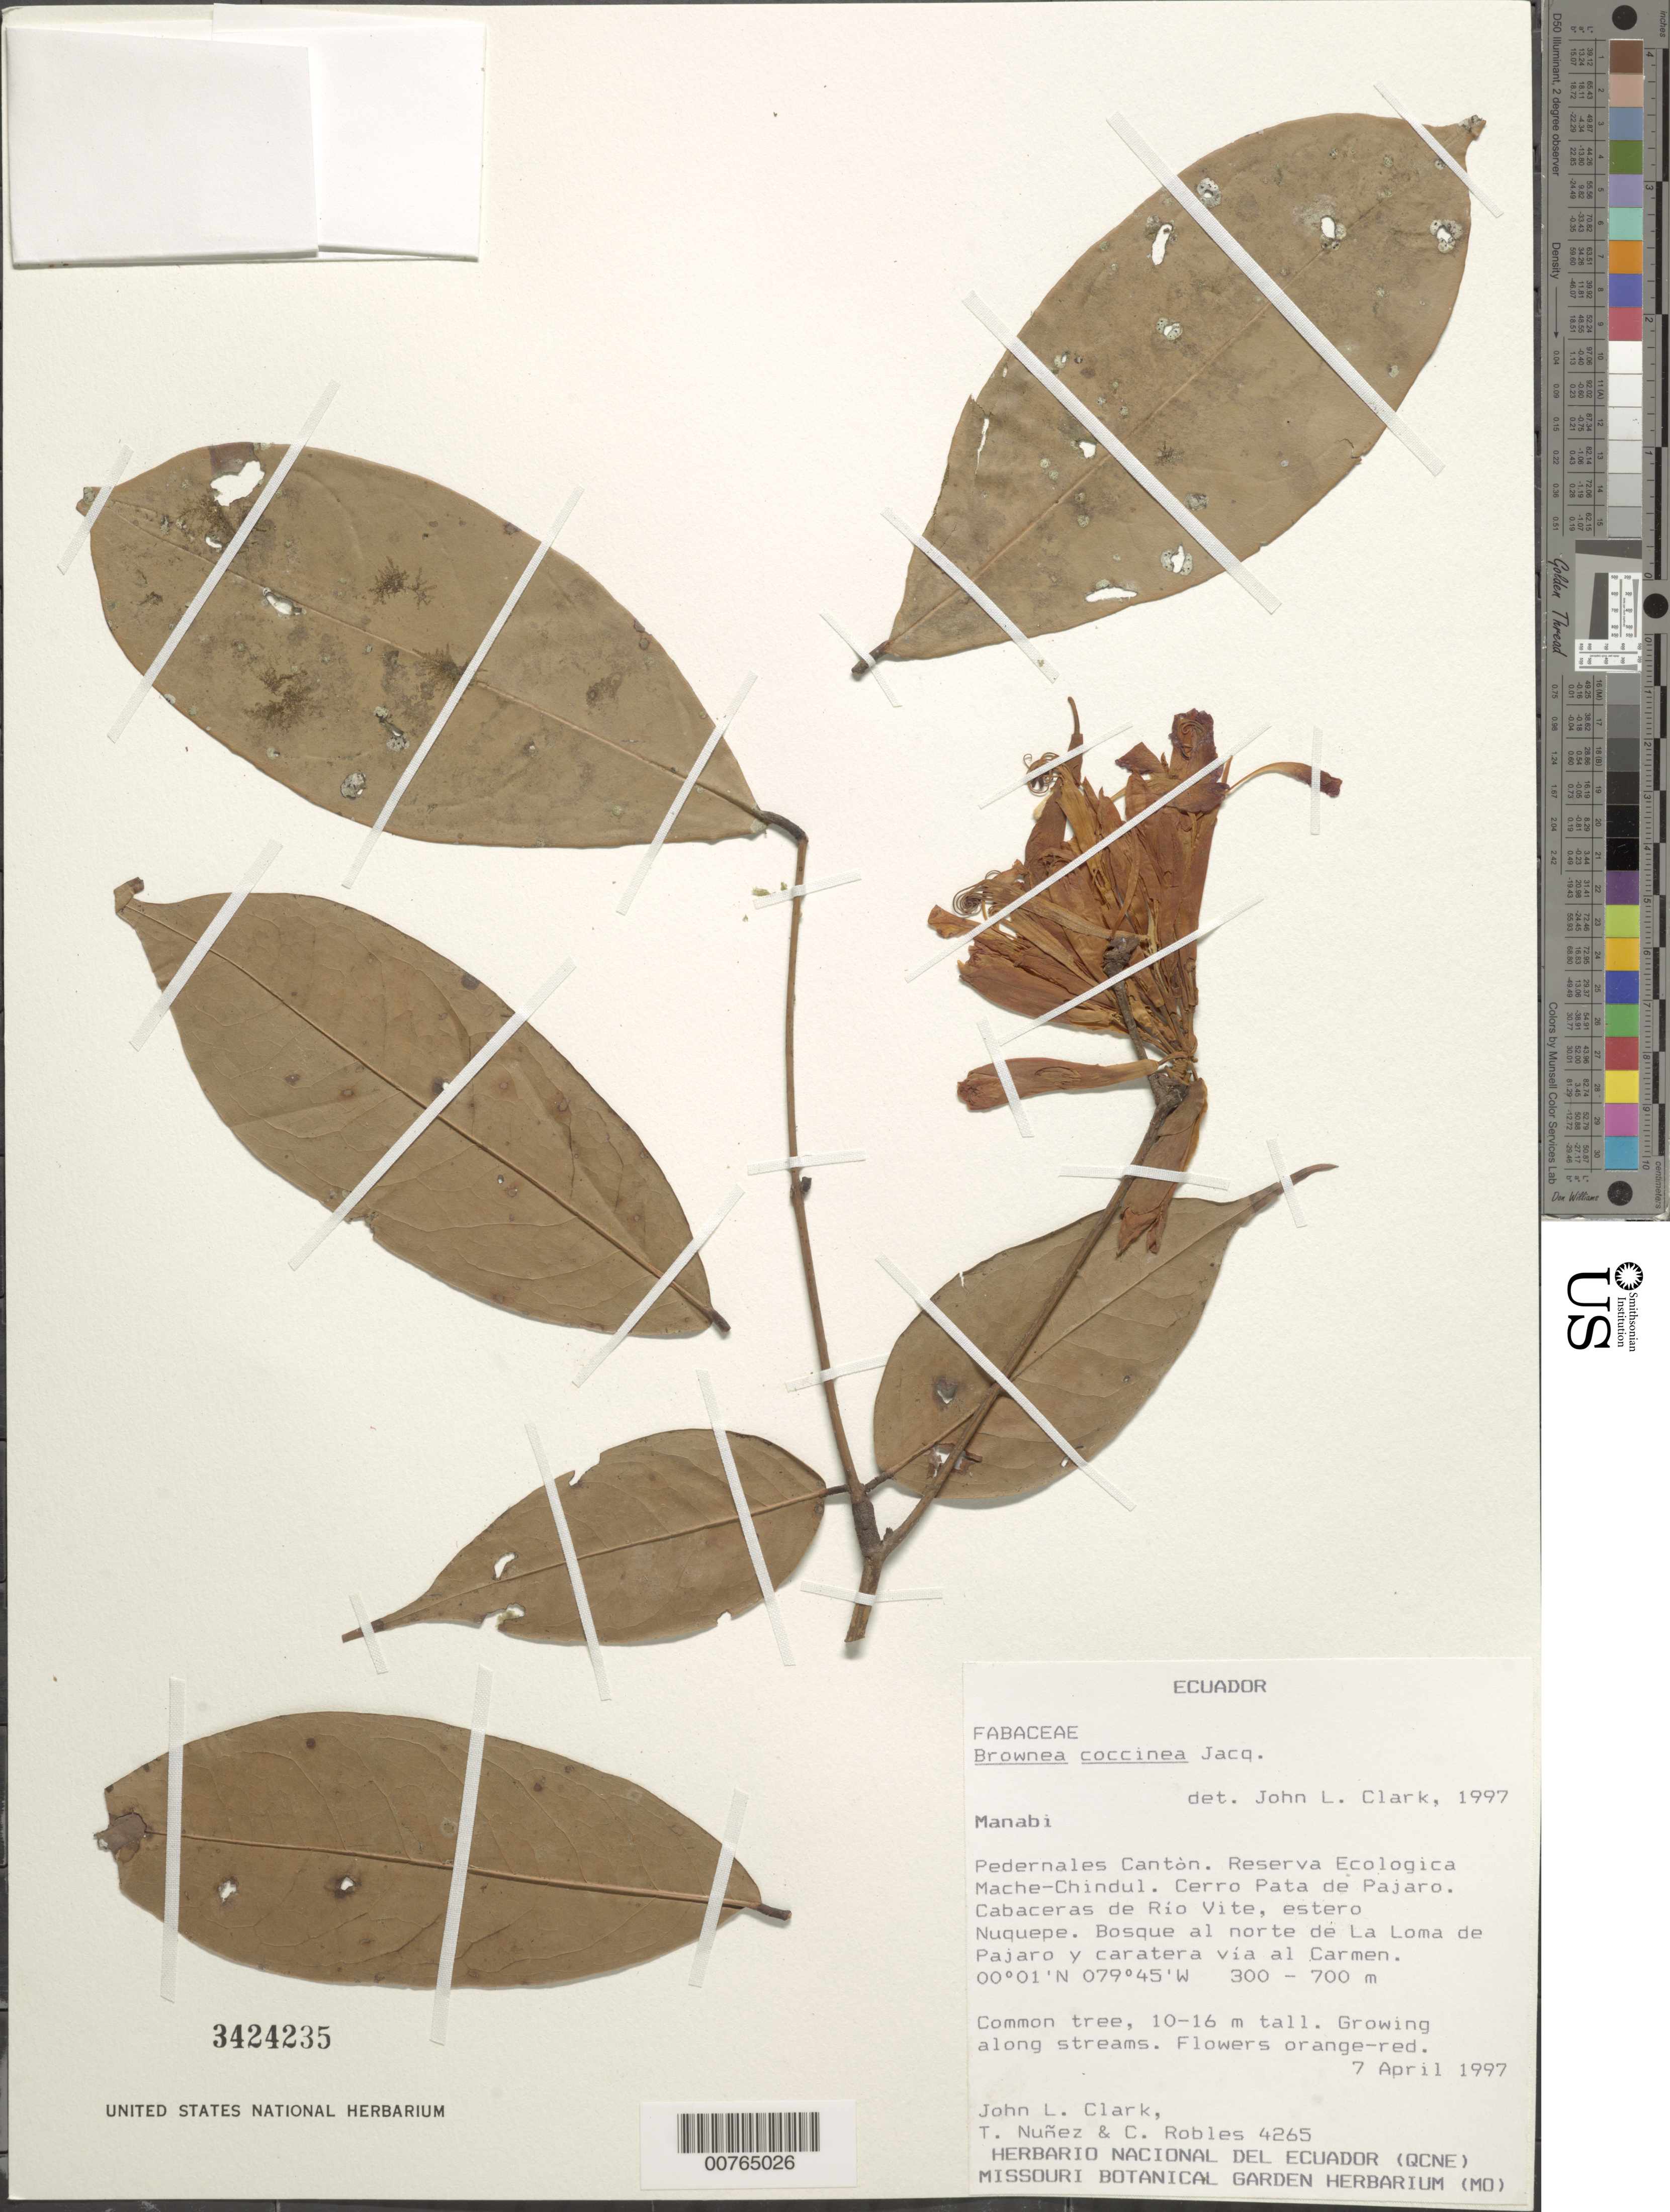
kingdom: Plantae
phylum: Tracheophyta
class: Magnoliopsida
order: Fabales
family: Fabaceae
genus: Brownea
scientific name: Brownea coccinea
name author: Jacq.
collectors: J. L. Clark, T. Núñez & C. Robles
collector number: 4265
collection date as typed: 07 Apr 1997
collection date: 1997-04-07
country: Ecuador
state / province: Manabí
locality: Pedernales Cantón, Reserva Ecologica Mache-Chindul.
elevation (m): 300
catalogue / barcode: US 3424235